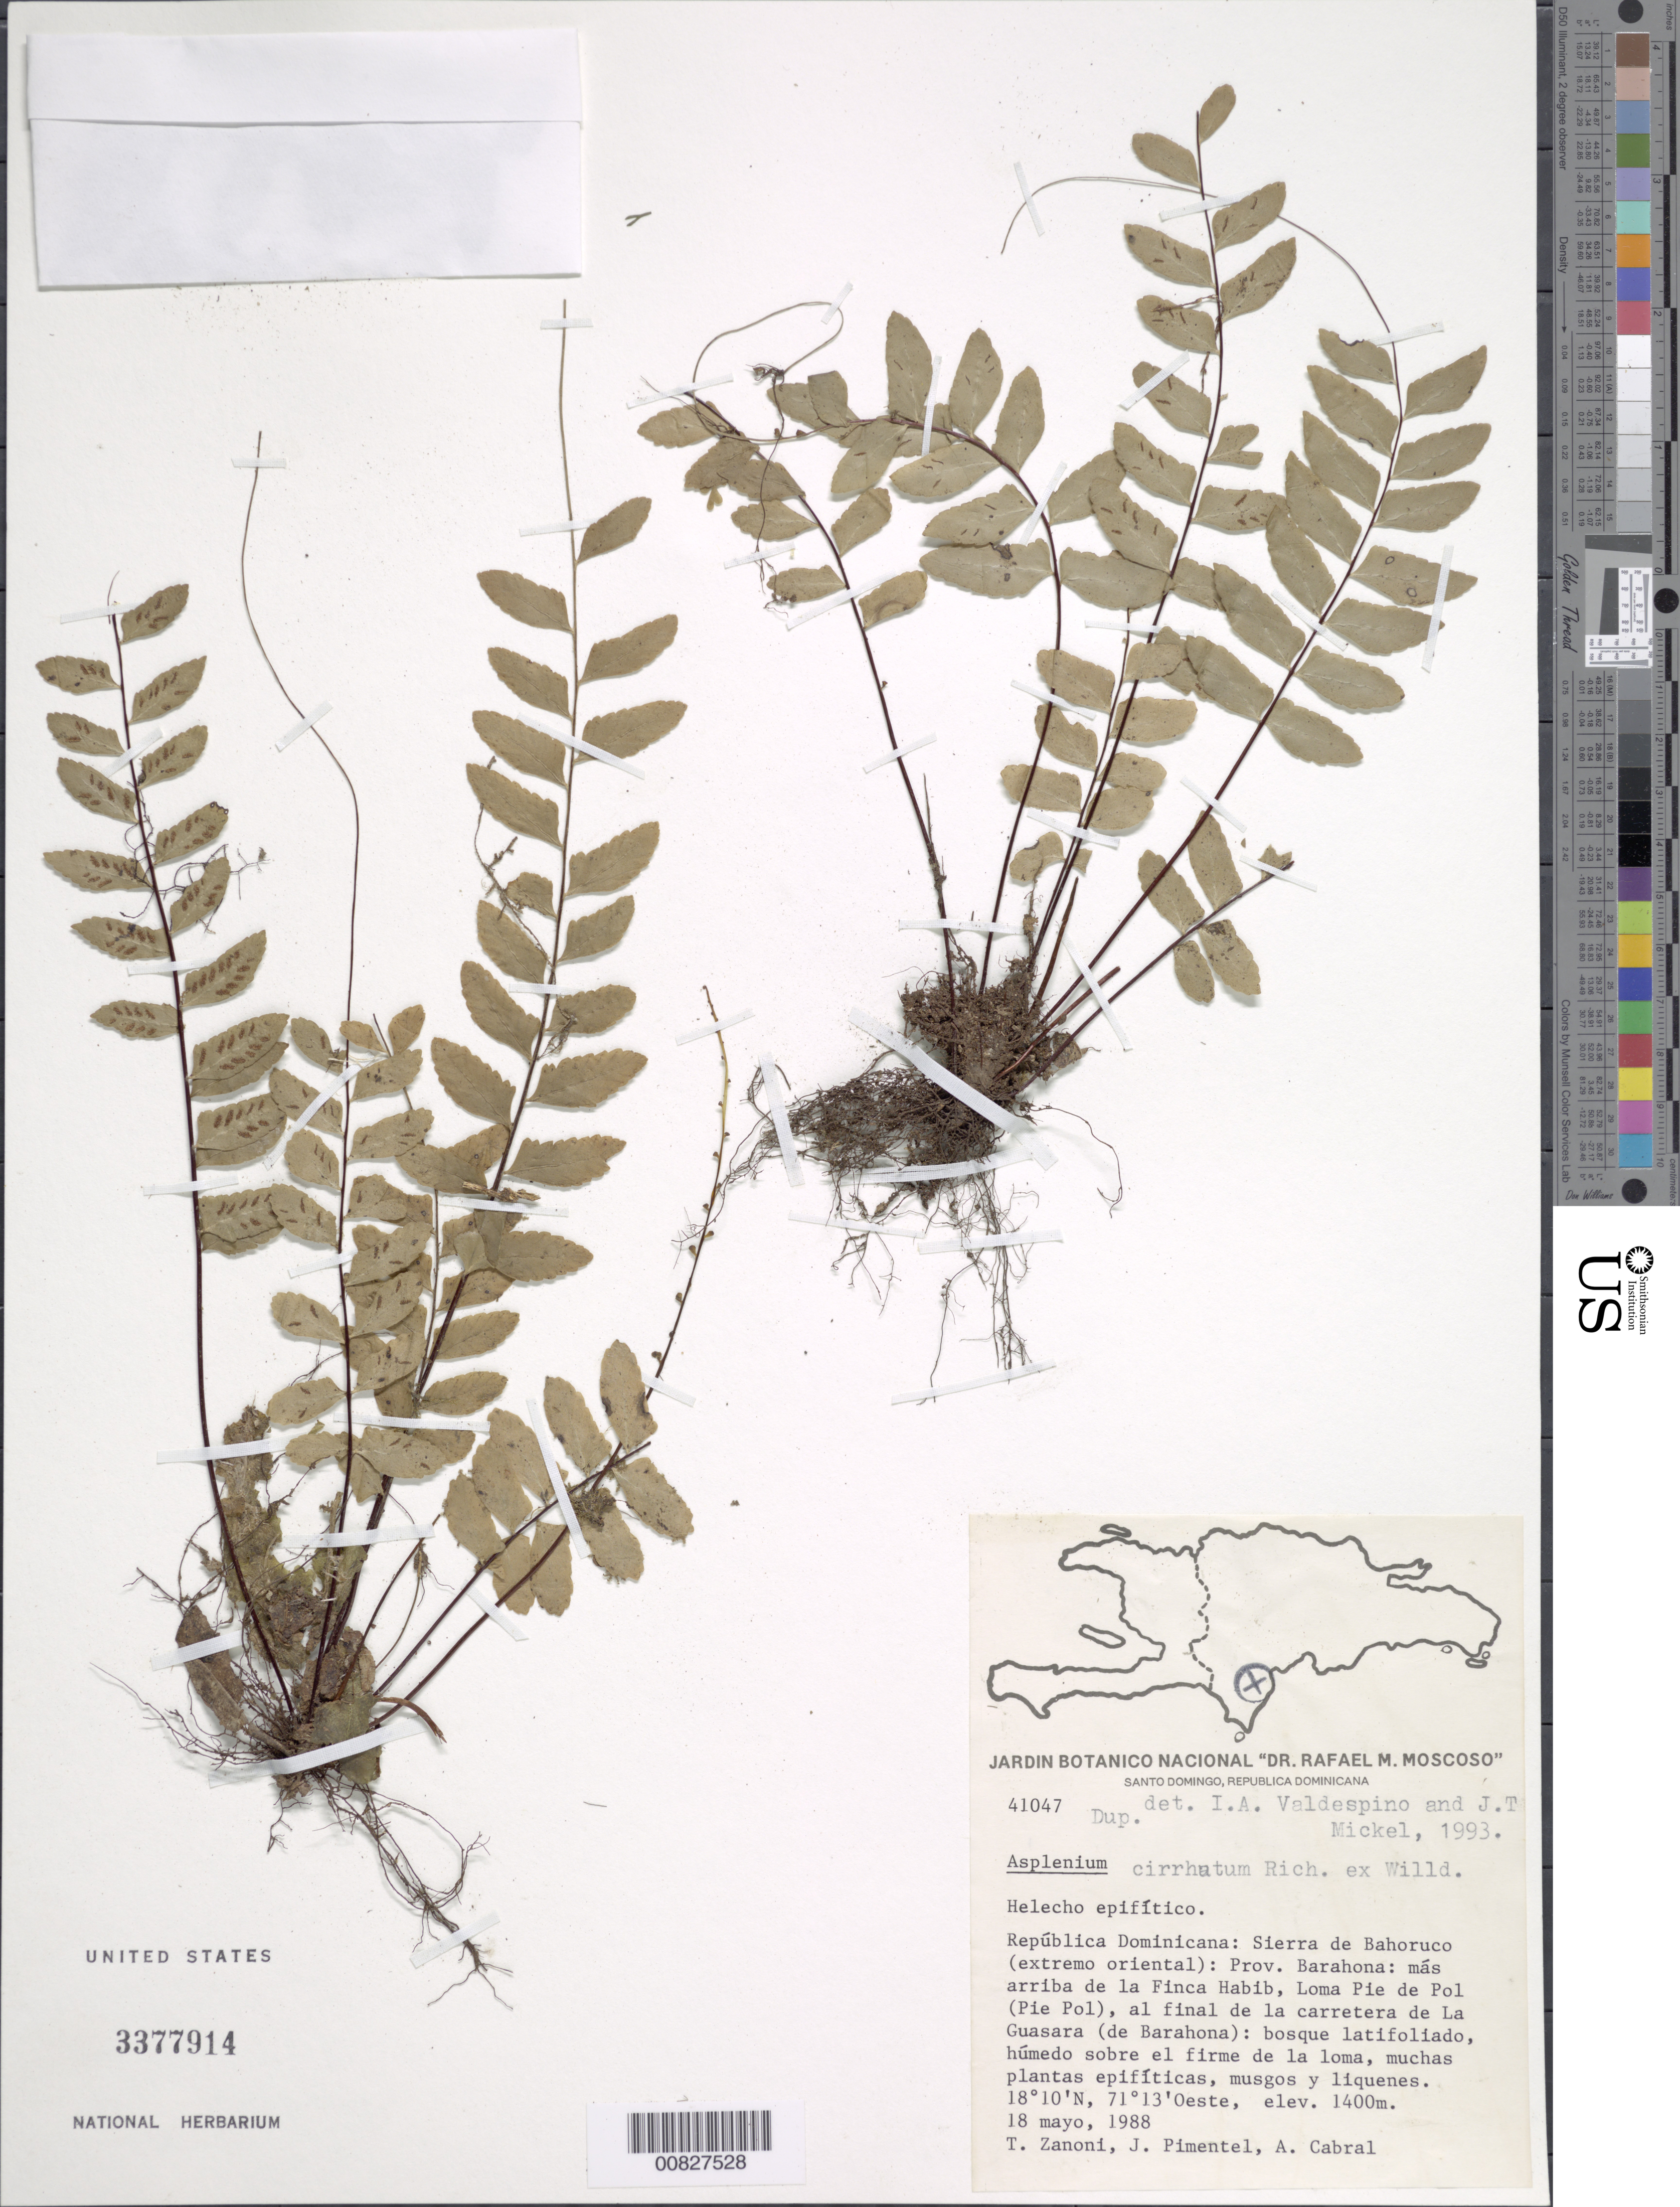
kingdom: Plantae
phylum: Tracheophyta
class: Polypodiopsida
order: Polypodiales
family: Aspleniaceae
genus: Asplenium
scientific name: Asplenium radicans var. cirrhatum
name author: (Rich. ex Willd.) Rosenst.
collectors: T. A. Zanoni, J. Pimentel & A. Cabral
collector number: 41047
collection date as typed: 18 May 1988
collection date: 1988-05-18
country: Dominican Republic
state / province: Barahona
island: Hispaniola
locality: Sierra de Bahoruco (extremo oriental), Finca Habib, Loma Pie de Pol, carretera de La Guasara (de Barahona)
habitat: Bosque latifoliado, húmedo sobre el firme de la loma, muchas plantas epifiticas, mustos y liquenes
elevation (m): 1400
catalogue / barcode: US 3377914